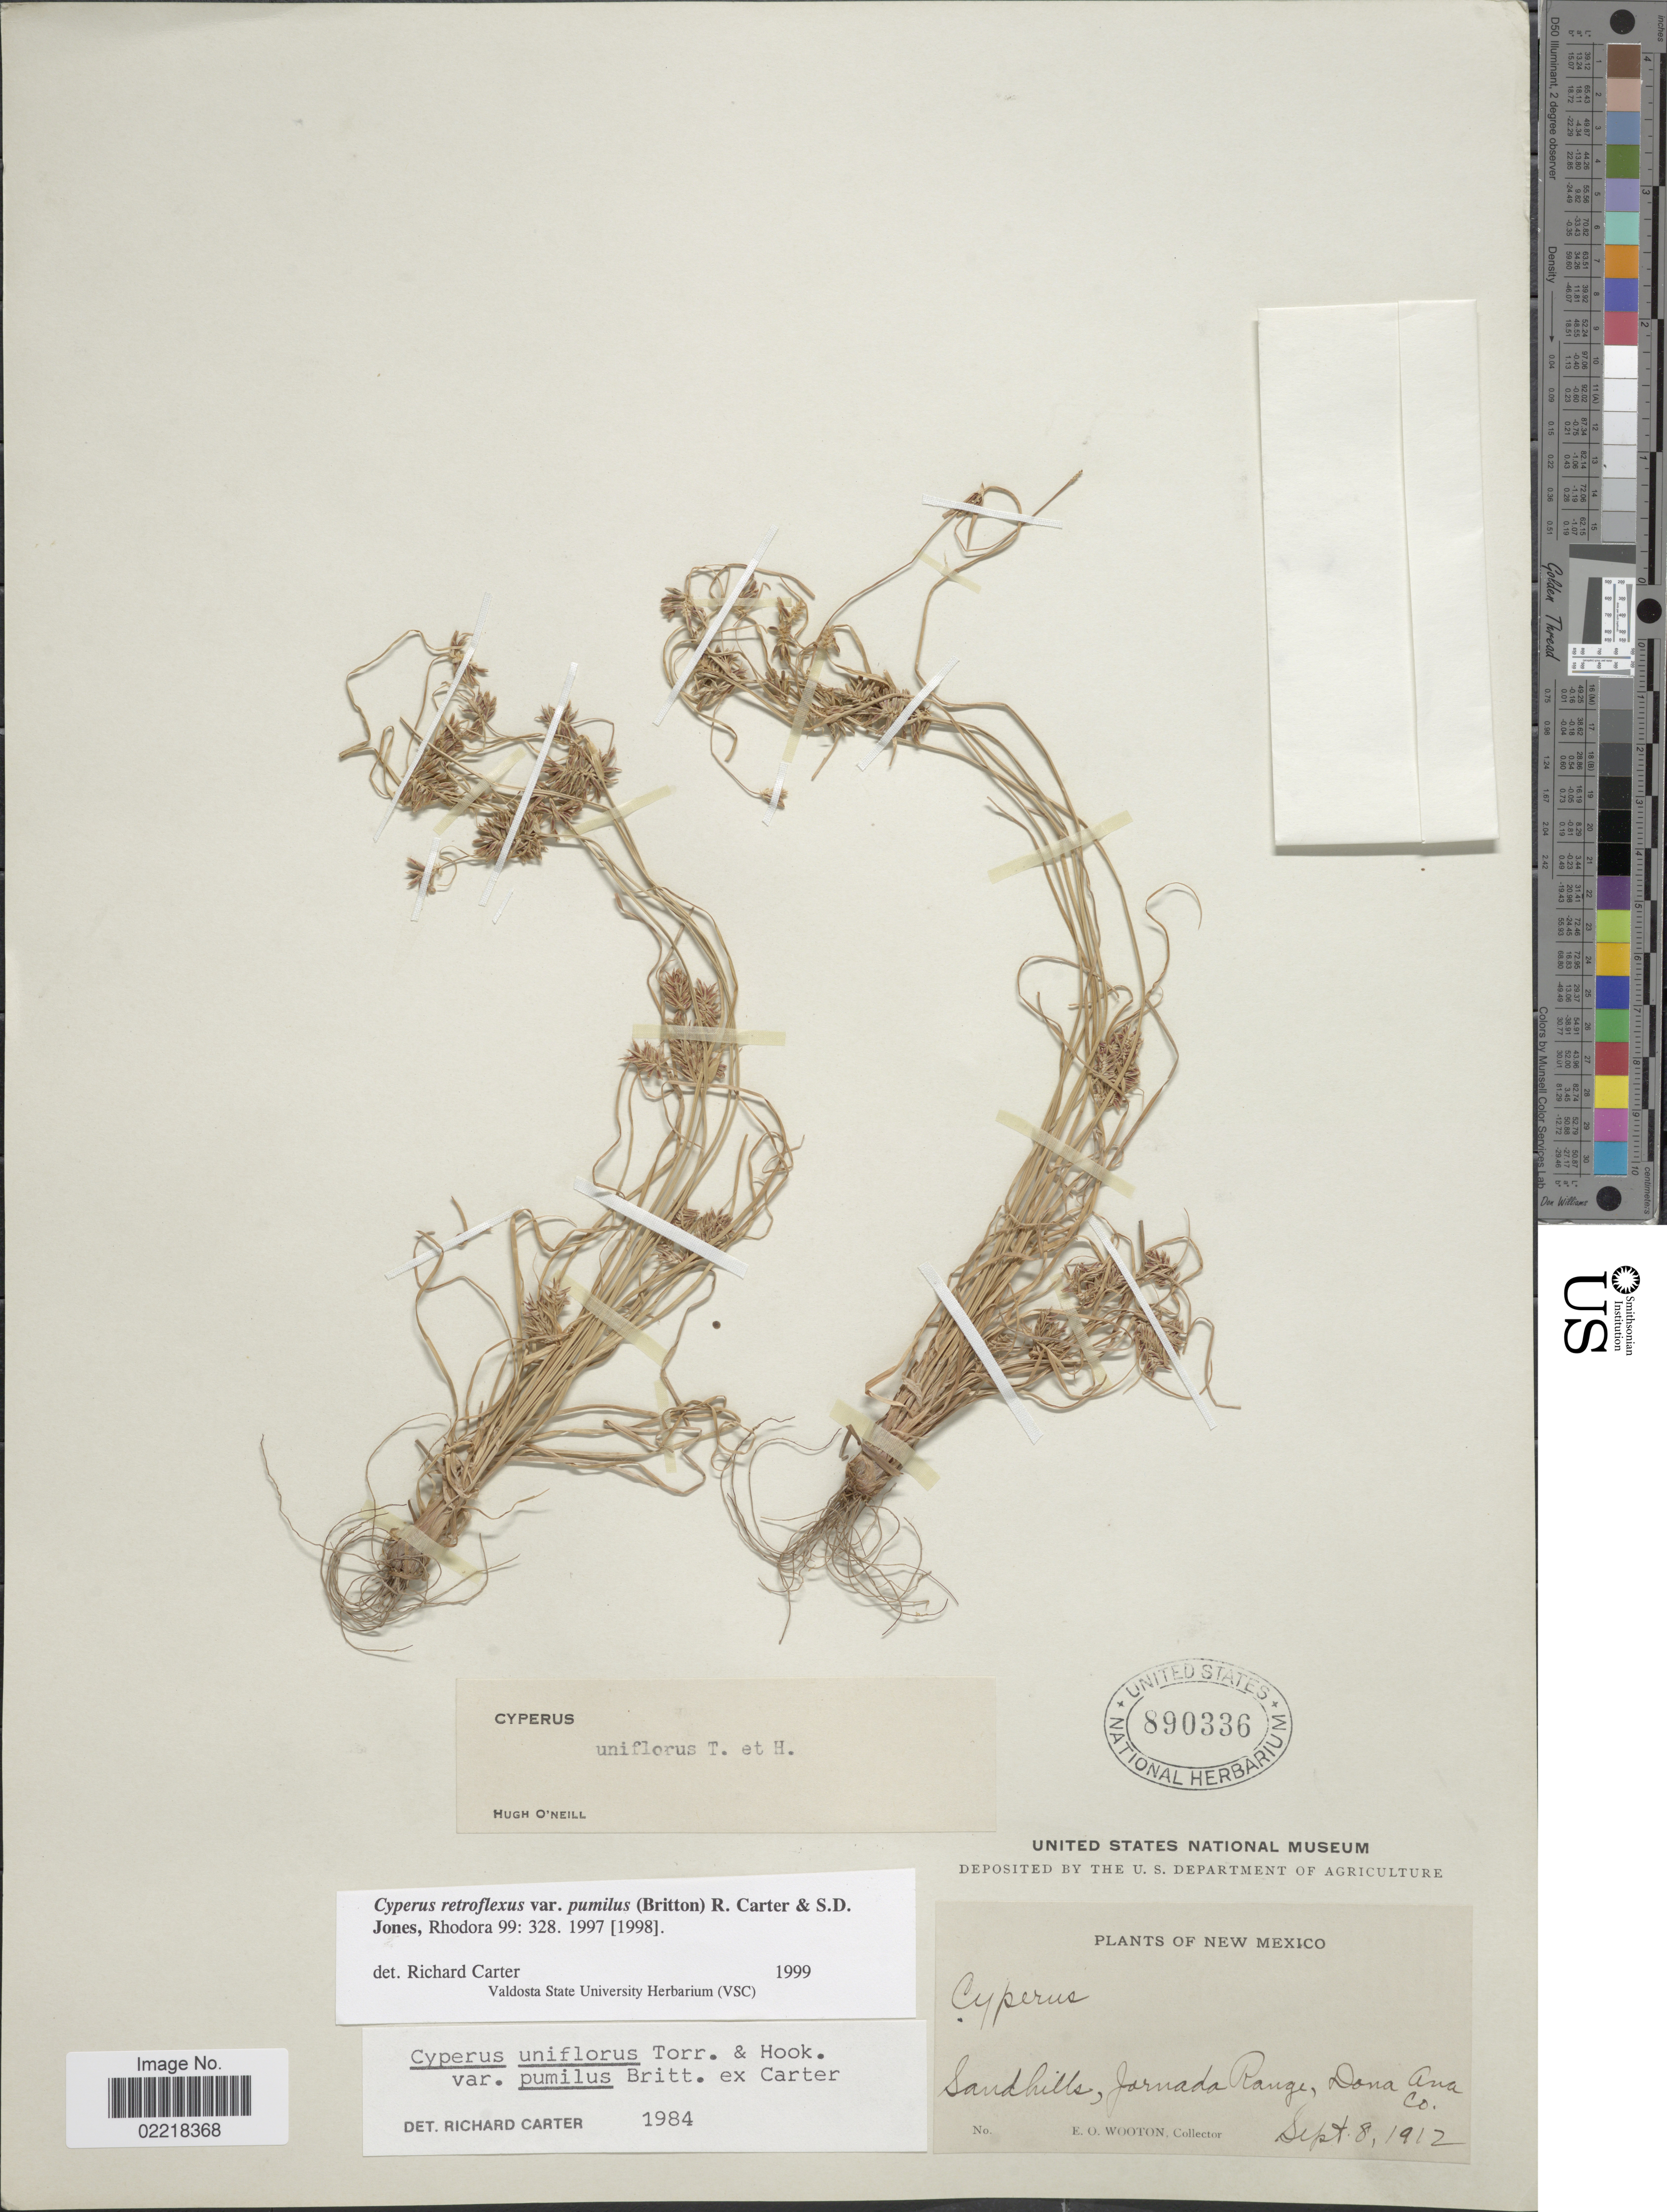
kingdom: Plantae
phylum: Tracheophyta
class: Liliopsida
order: Poales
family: Cyperaceae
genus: Cyperus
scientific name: Cyperus retroflexus var. pumilus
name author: (Britton) R. Carter & S.D. Jones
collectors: E. O. Wooton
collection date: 1912-09-08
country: United States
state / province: New Mexico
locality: Sandhills, Jornada Range, Dona Ana Co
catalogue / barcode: US 890336